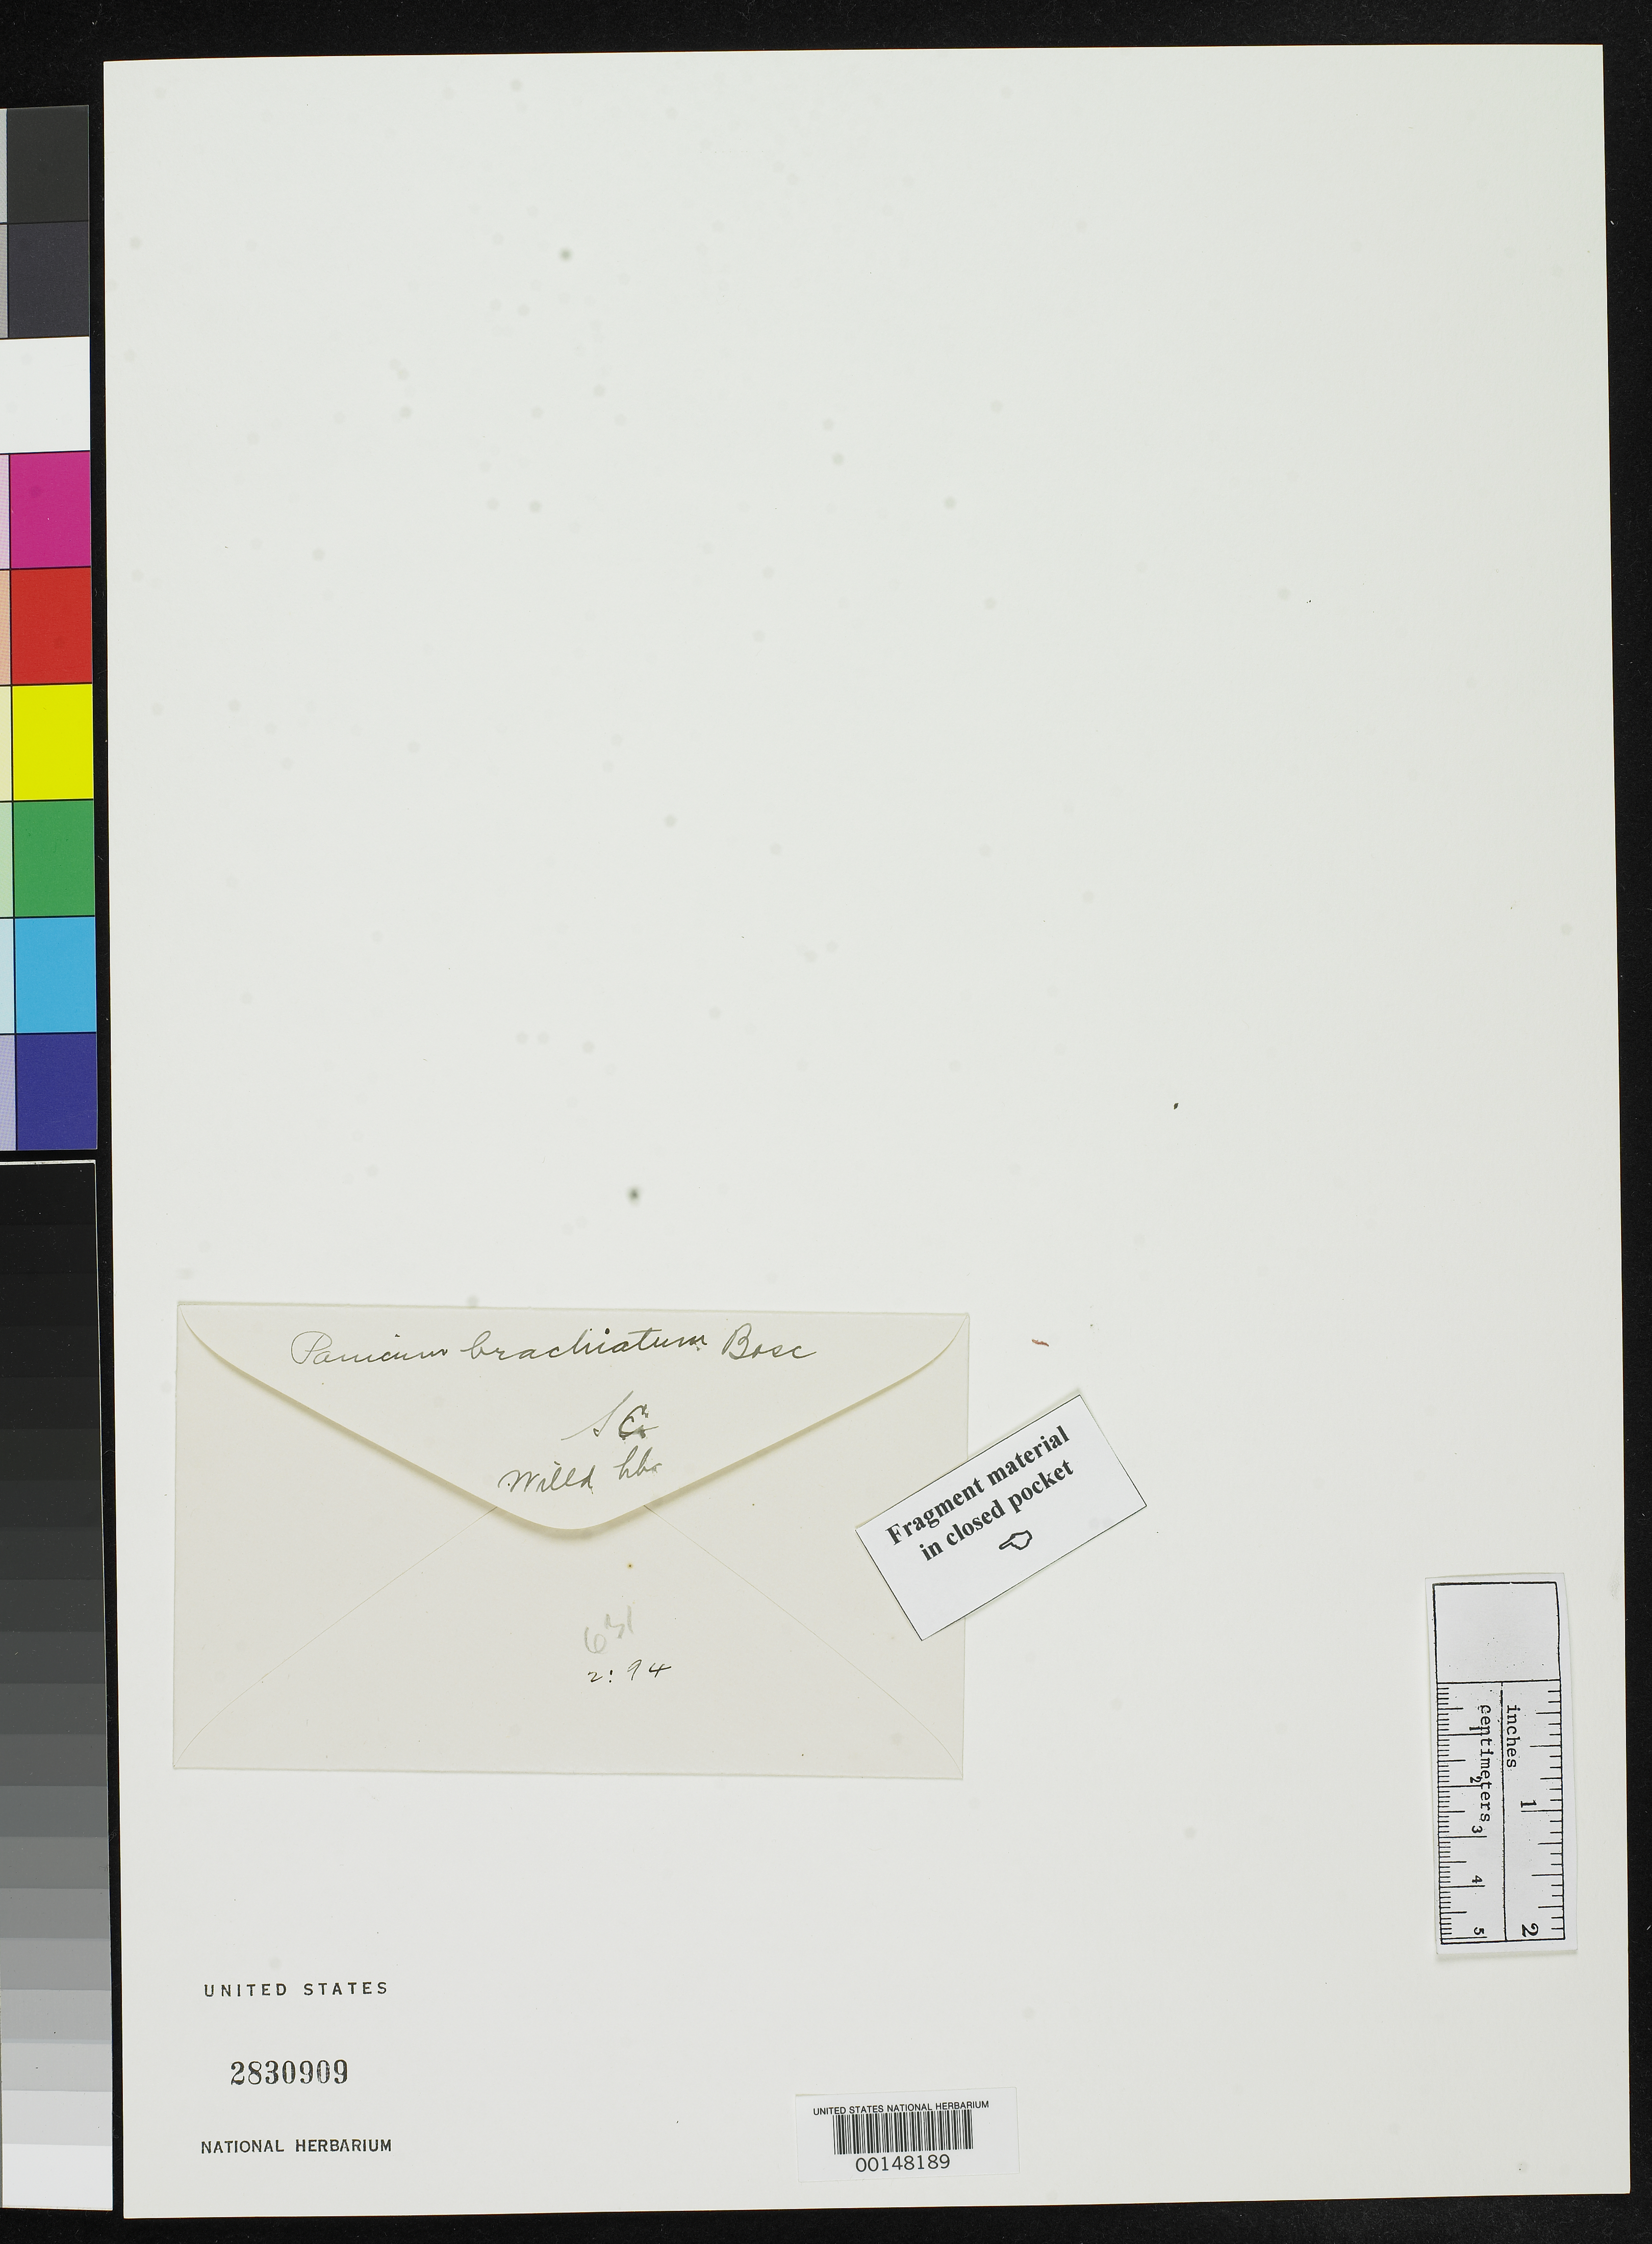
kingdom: Plantae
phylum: Tracheophyta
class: Liliopsida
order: Poales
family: Poaceae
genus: Panicum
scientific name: Panicum brachiatum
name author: Bosc ex Spreng.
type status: Type Fragment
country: Bermuda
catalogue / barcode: US 2830909